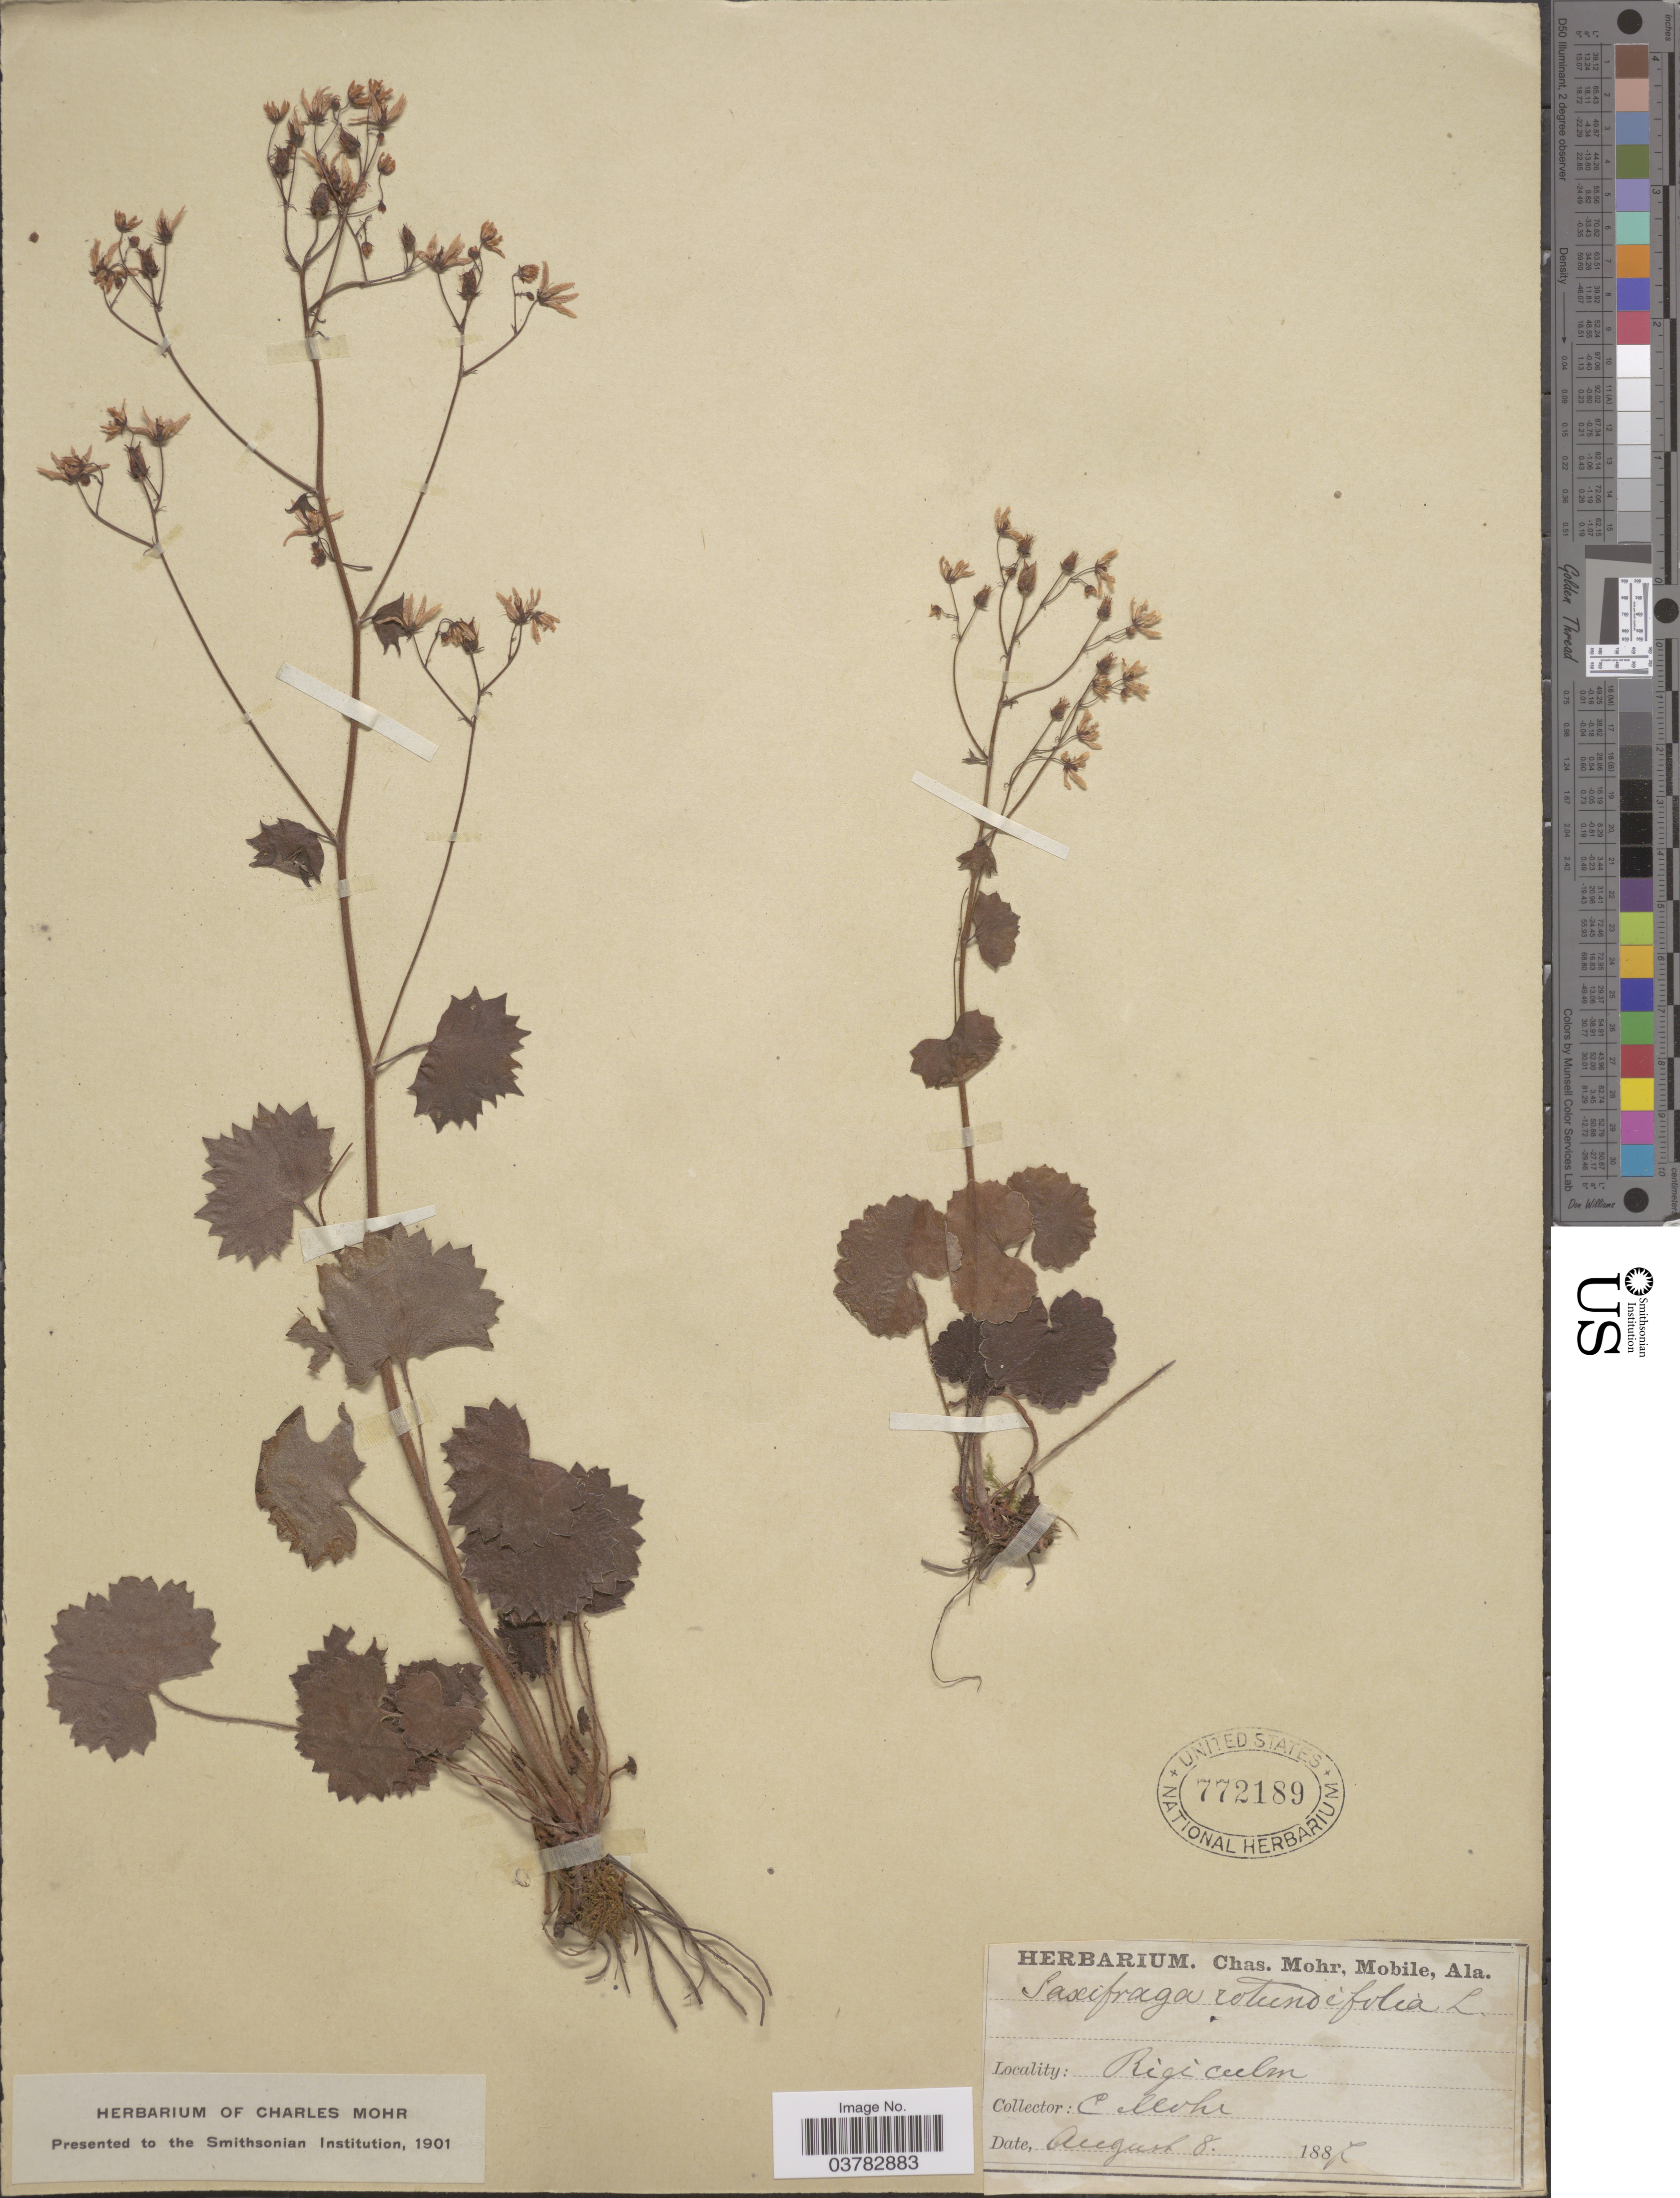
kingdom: Plantae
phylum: Tracheophyta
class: Magnoliopsida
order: Saxifragales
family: Saxifragaceae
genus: Saxifraga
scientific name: Saxifraga rotundifolia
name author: L.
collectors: Mohr, C. T. (herbarium)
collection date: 1887-08-08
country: Switzerland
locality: Rigiculm.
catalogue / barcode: US 772189